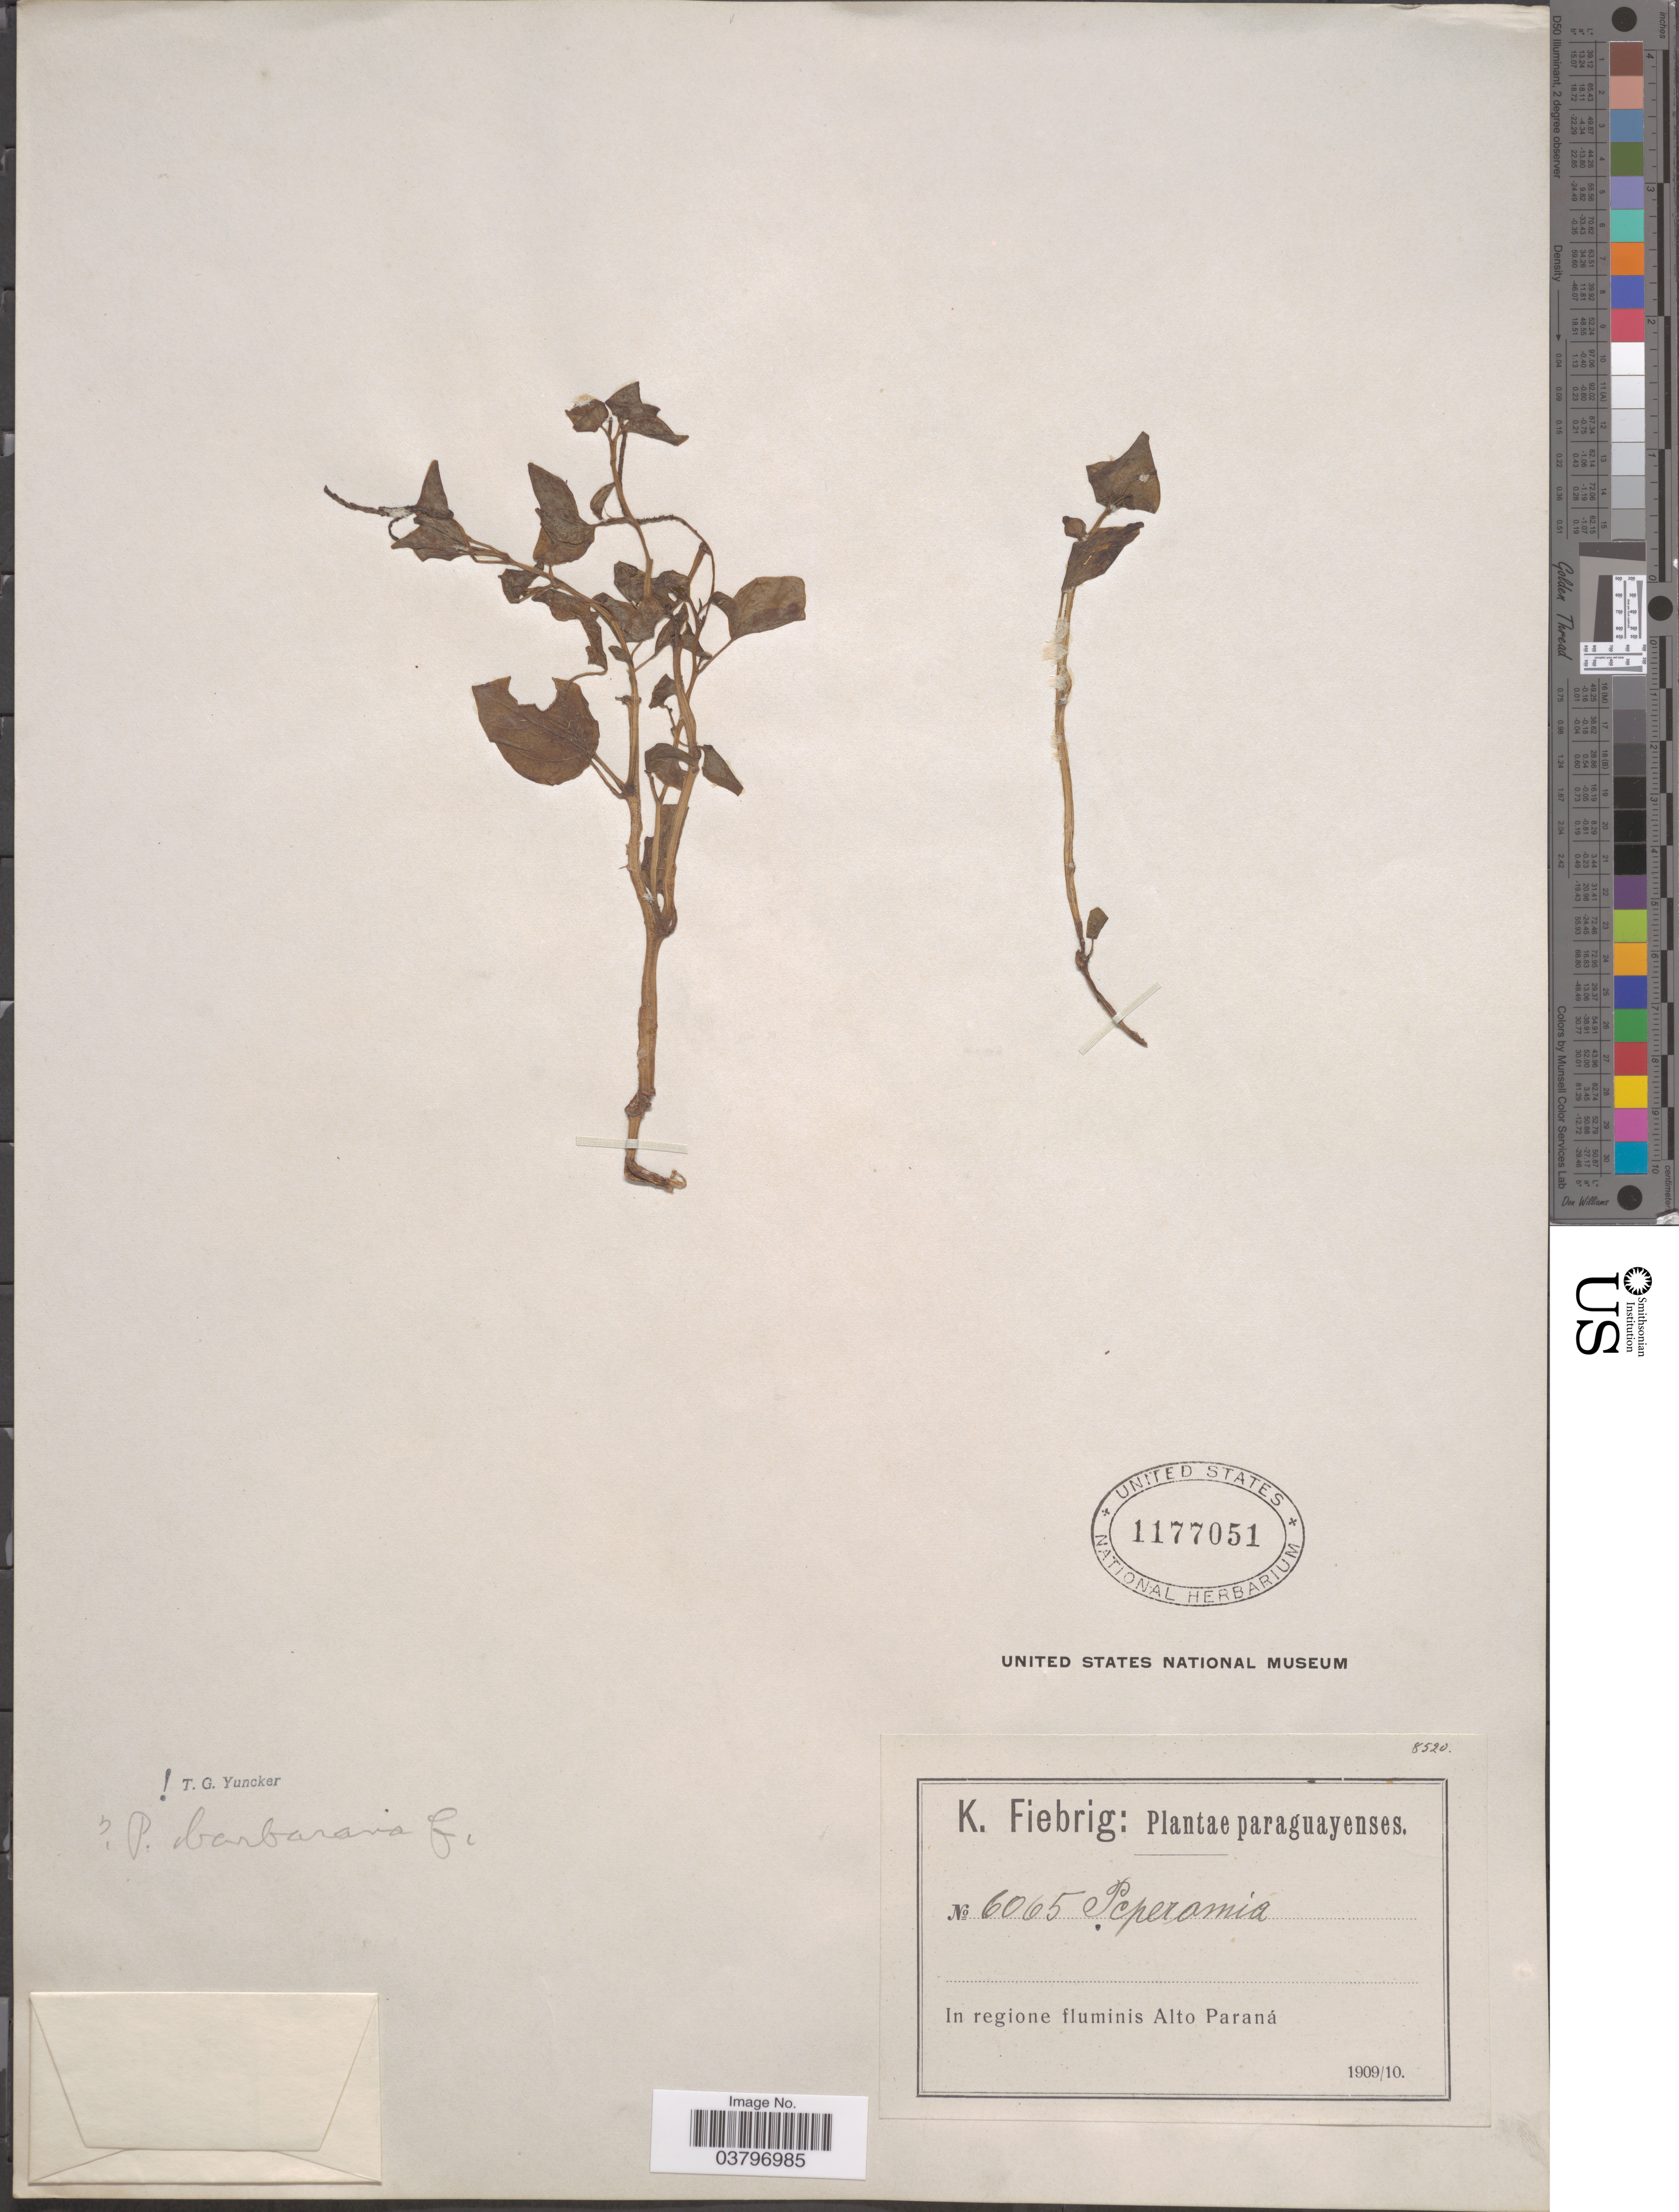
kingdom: Plantae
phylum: Tracheophyta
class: Magnoliopsida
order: Piperales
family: Piperaceae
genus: Peperomia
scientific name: Peperomia barbarana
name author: C. DC.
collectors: K. Fiebrig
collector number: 6065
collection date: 1909/1910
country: Paraguay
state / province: Alto Parana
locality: In regione fluminis Alto Paraná.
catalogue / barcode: US 1177051